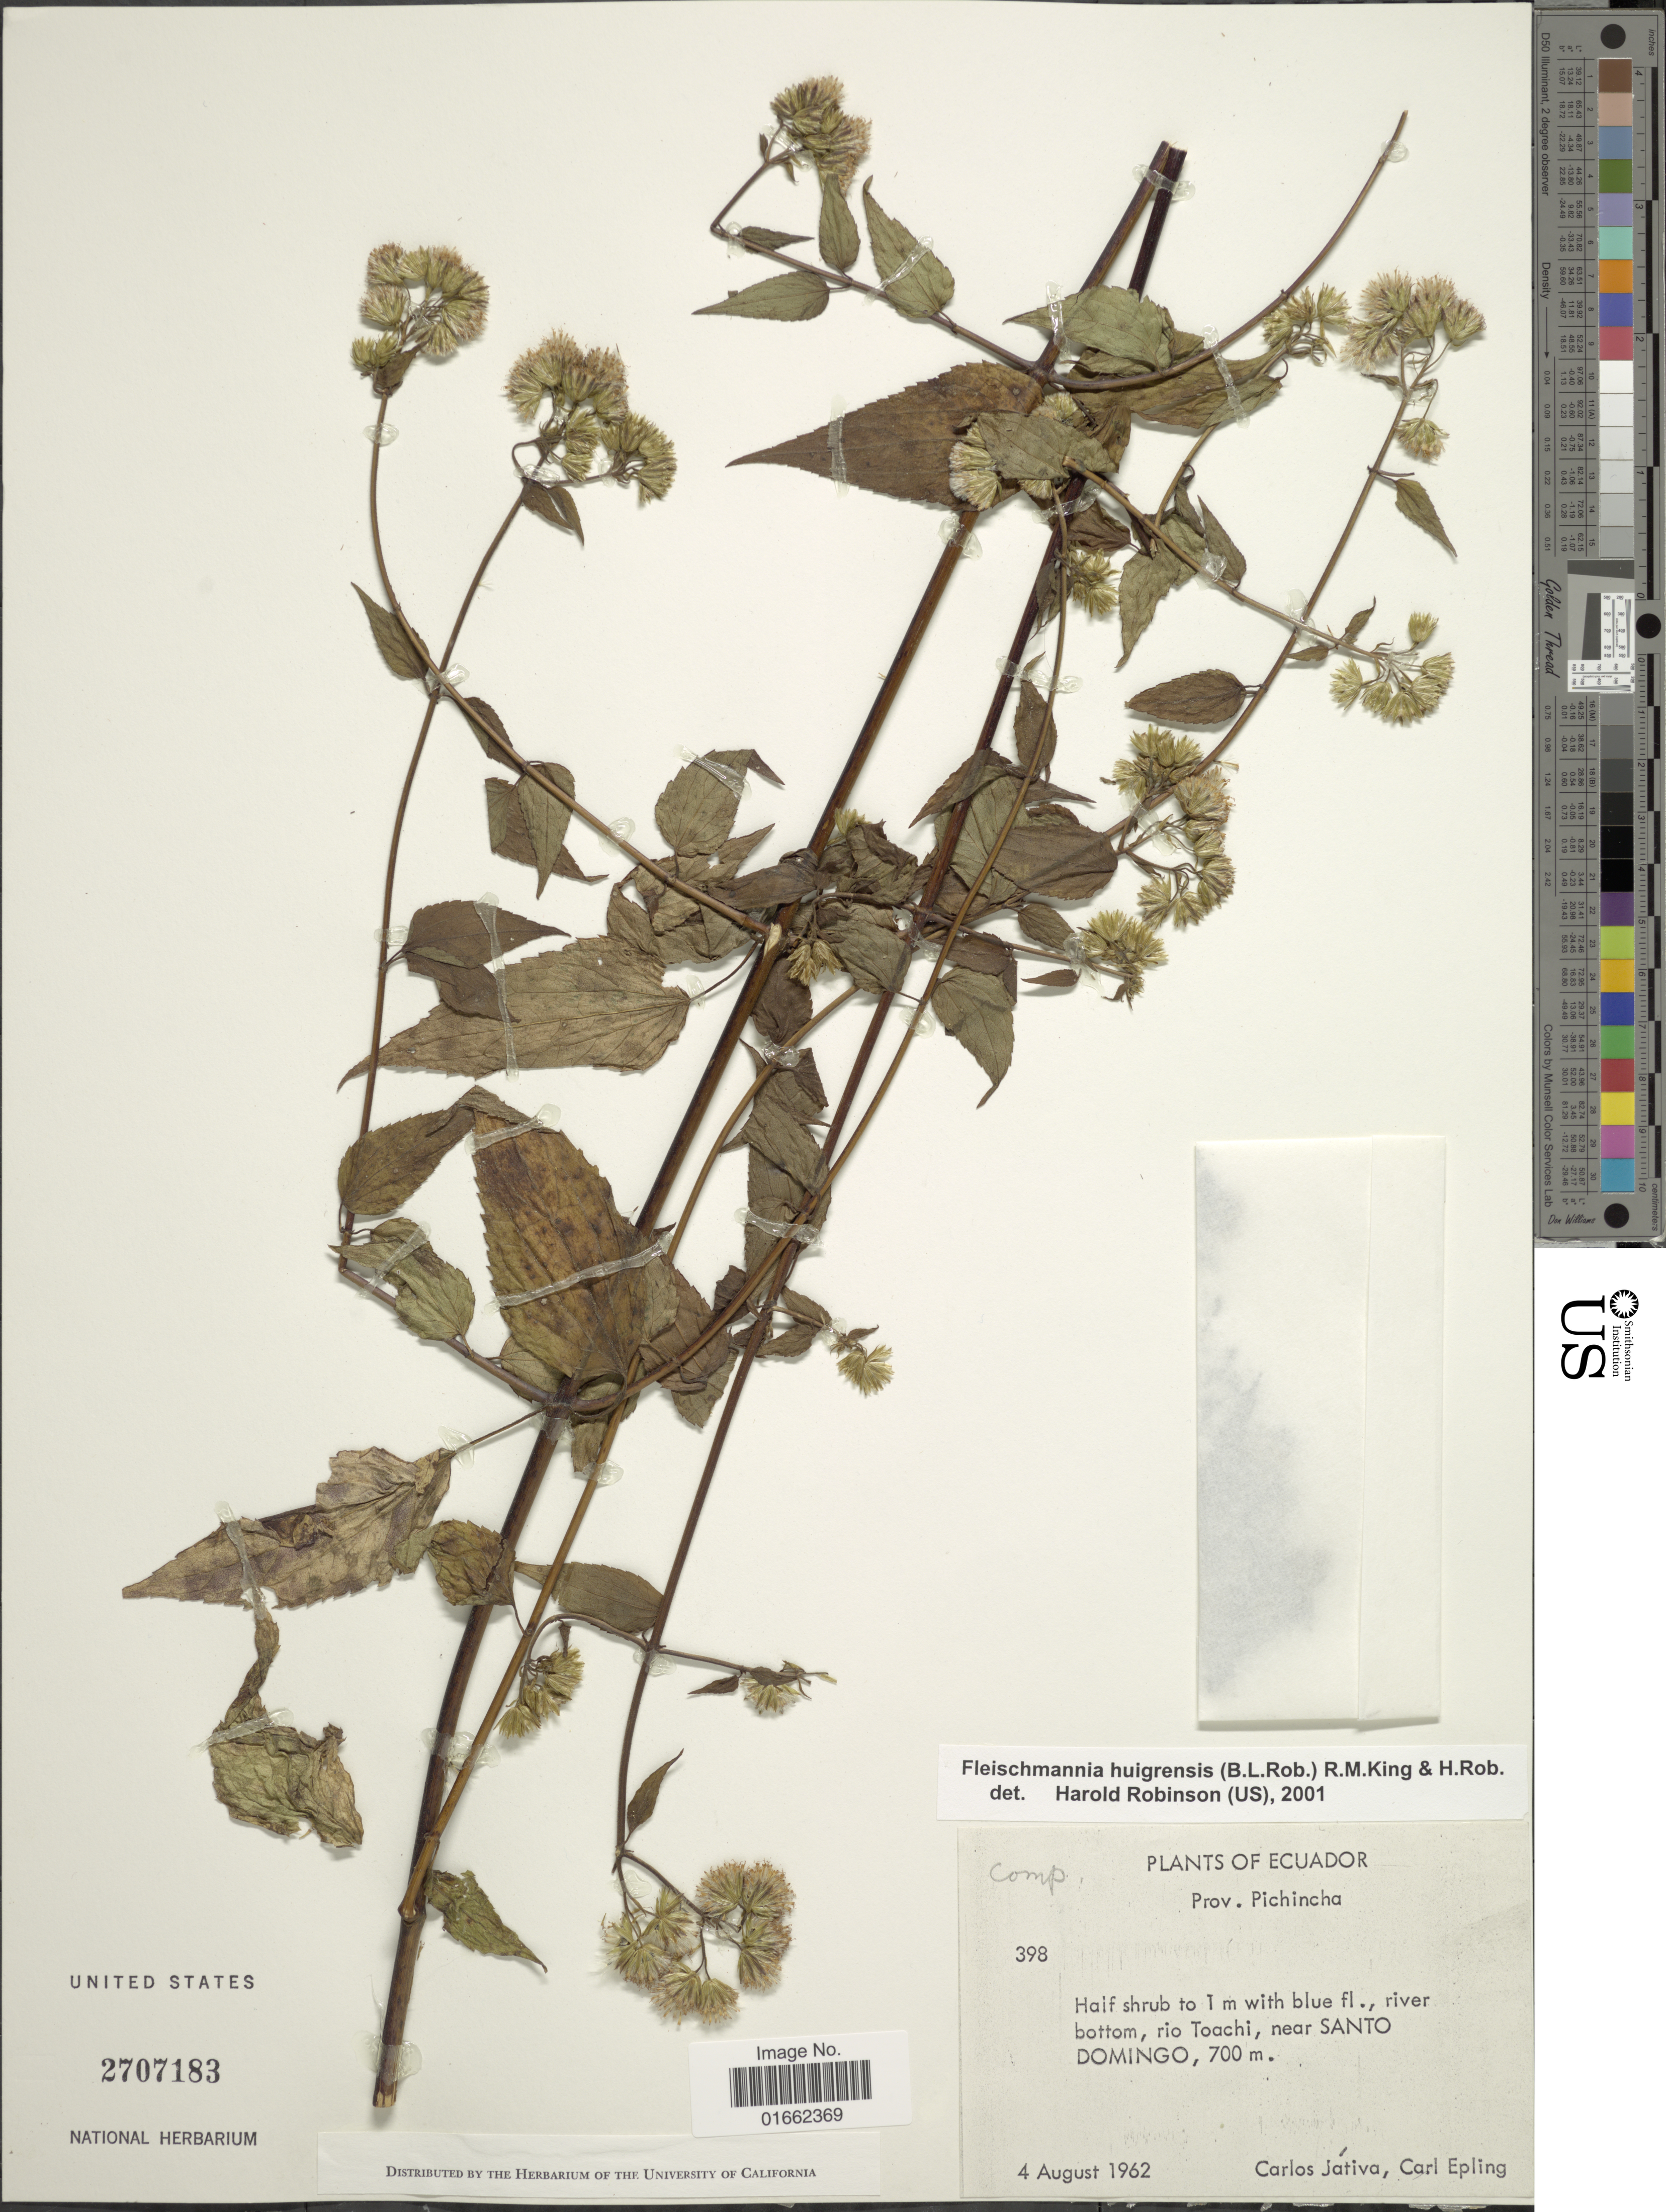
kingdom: Plantae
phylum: Tracheophyta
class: Magnoliopsida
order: Asterales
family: Asteraceae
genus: Fleischmannia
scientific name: Fleischmannia obscurifolia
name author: (Hieron.) R.M. King & H. Rob.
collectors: C. D. Játiva & C. C. Epling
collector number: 398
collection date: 1962-08-04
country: Ecuador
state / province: Pichincha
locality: Prov. Pichincha. River bottom, rio Toachi, near Santo Domingo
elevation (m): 700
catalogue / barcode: US 2707183